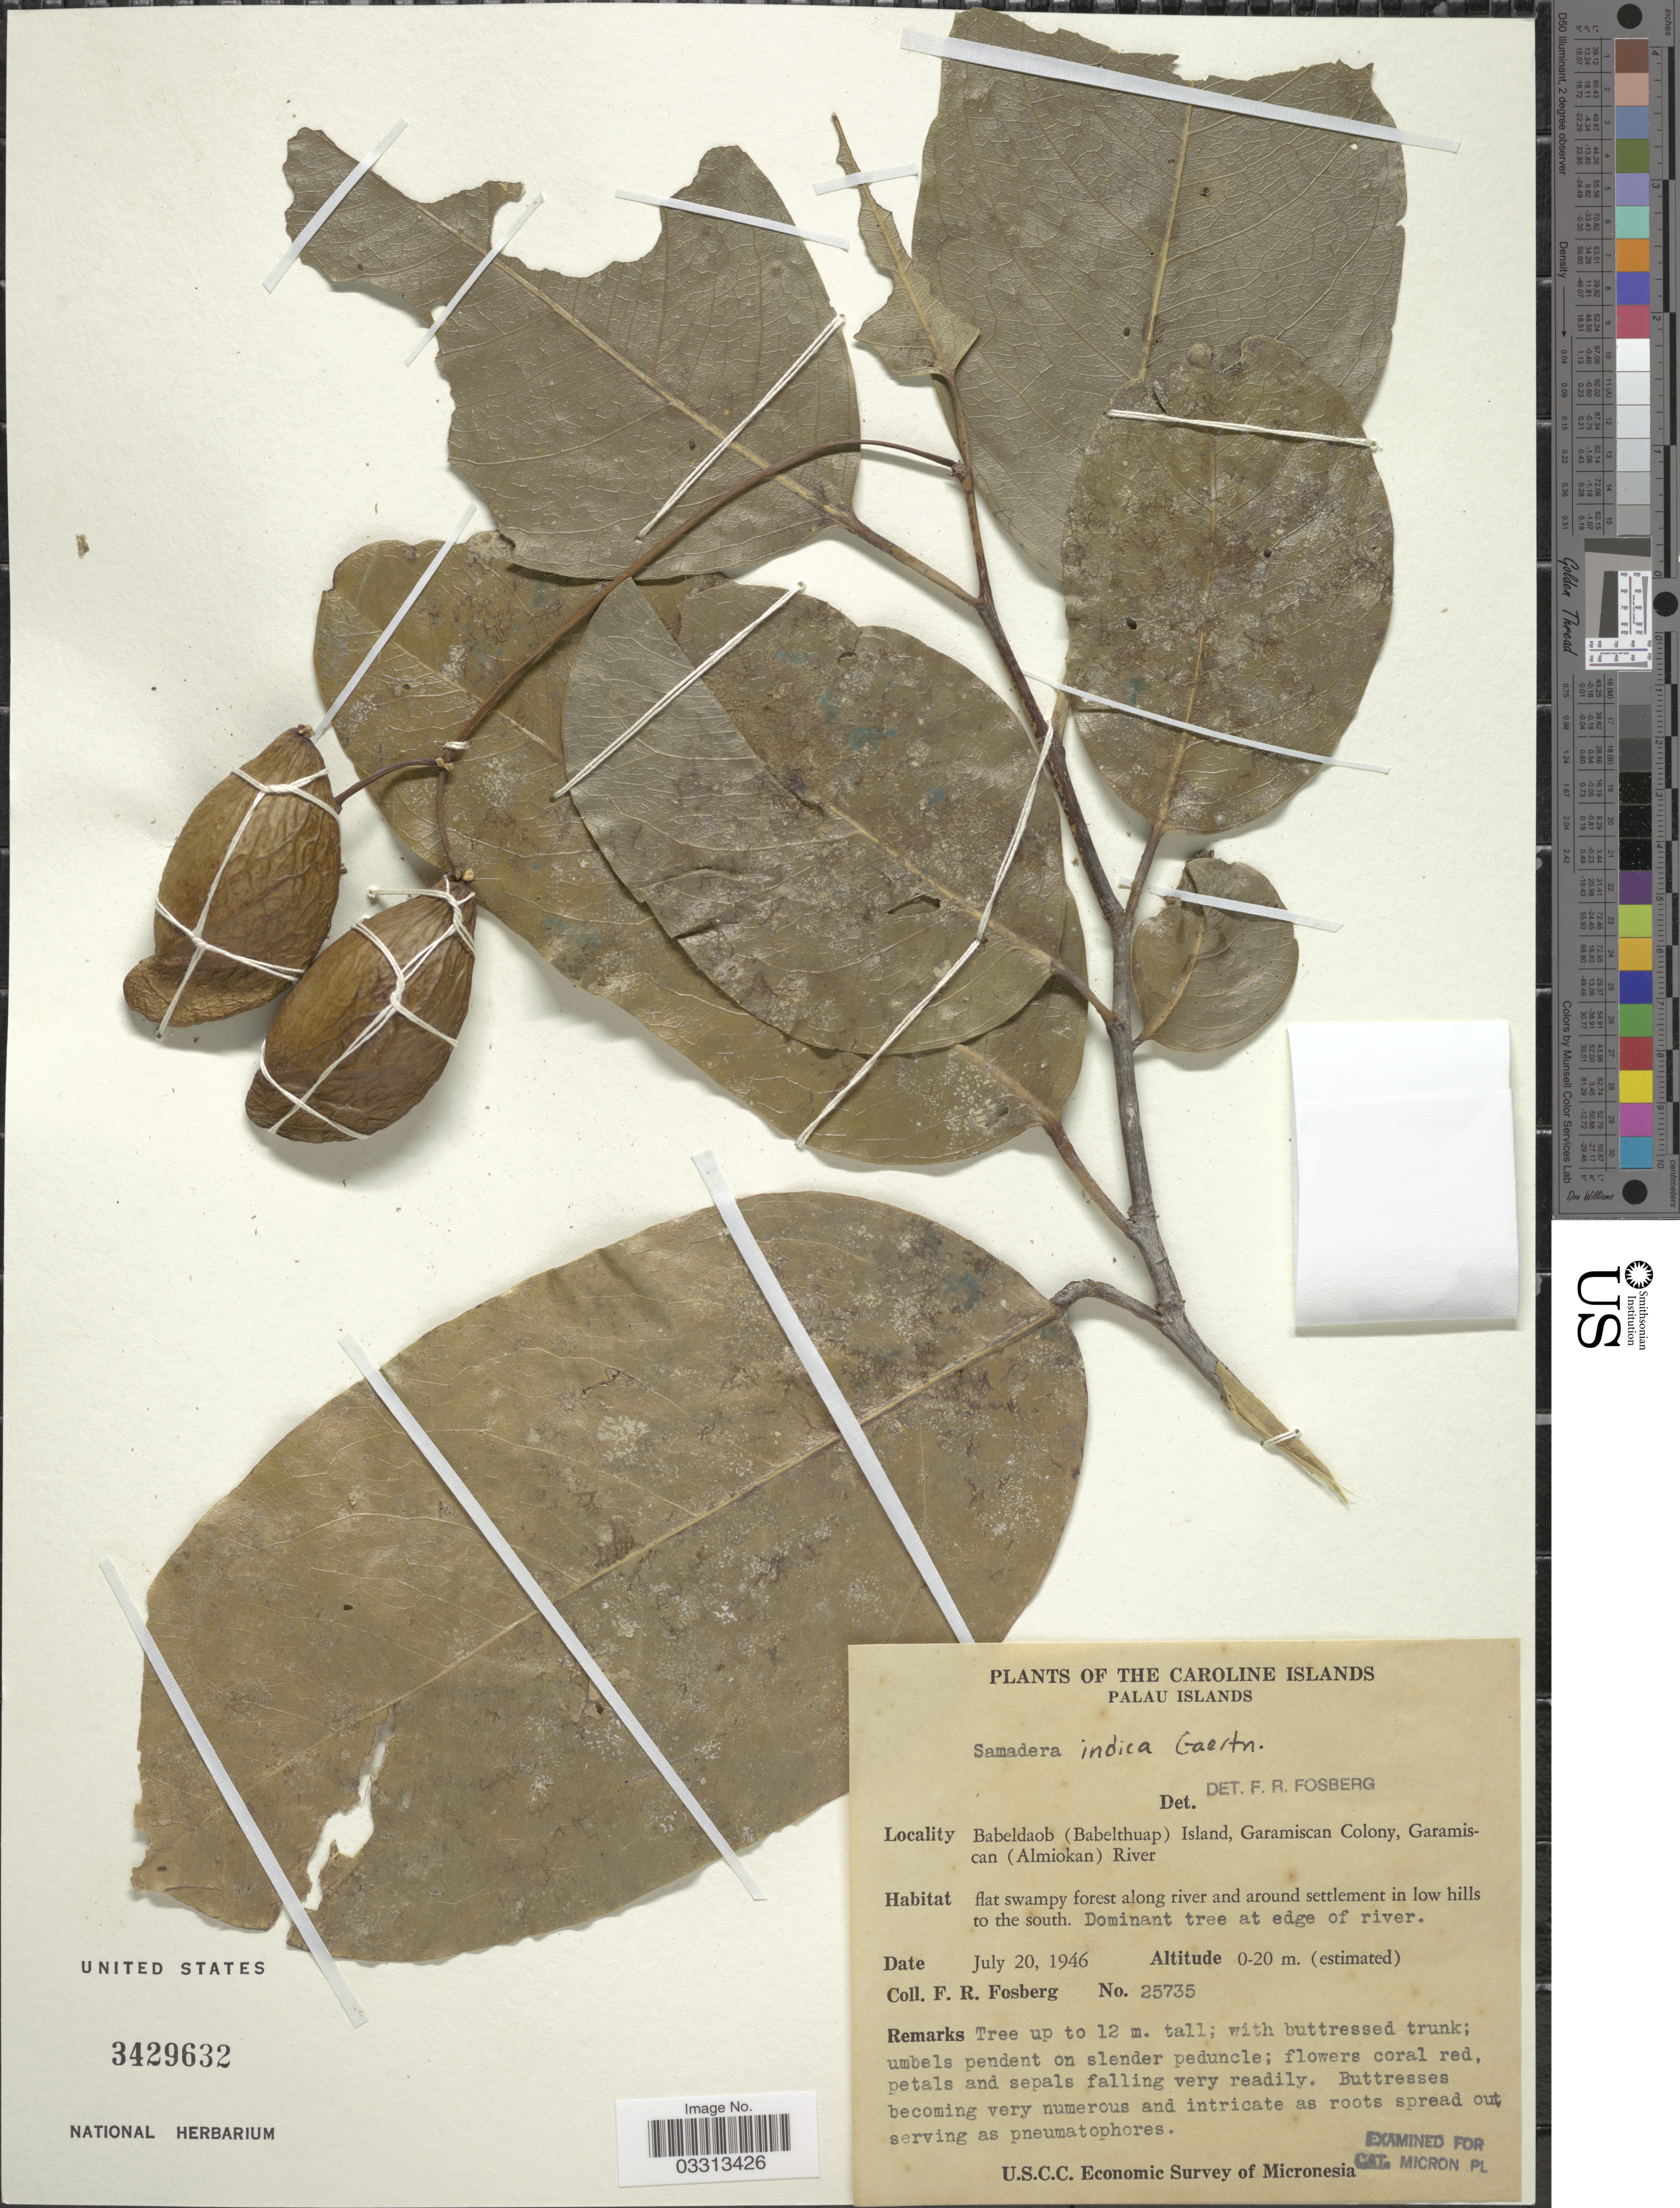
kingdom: Plantae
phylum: Tracheophyta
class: Magnoliopsida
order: Sapindales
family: Simaroubaceae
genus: Samadera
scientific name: Samadera indica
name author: Gaertn.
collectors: F. R. Fosberg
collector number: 25735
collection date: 1946-07-20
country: Palau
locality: The Caroline Islands. Palau Islands. Babeldaob (Babelthuap) Island, Garamiscan Colony, Garamiscan (Almiokan) River.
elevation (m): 0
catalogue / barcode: US 3429632